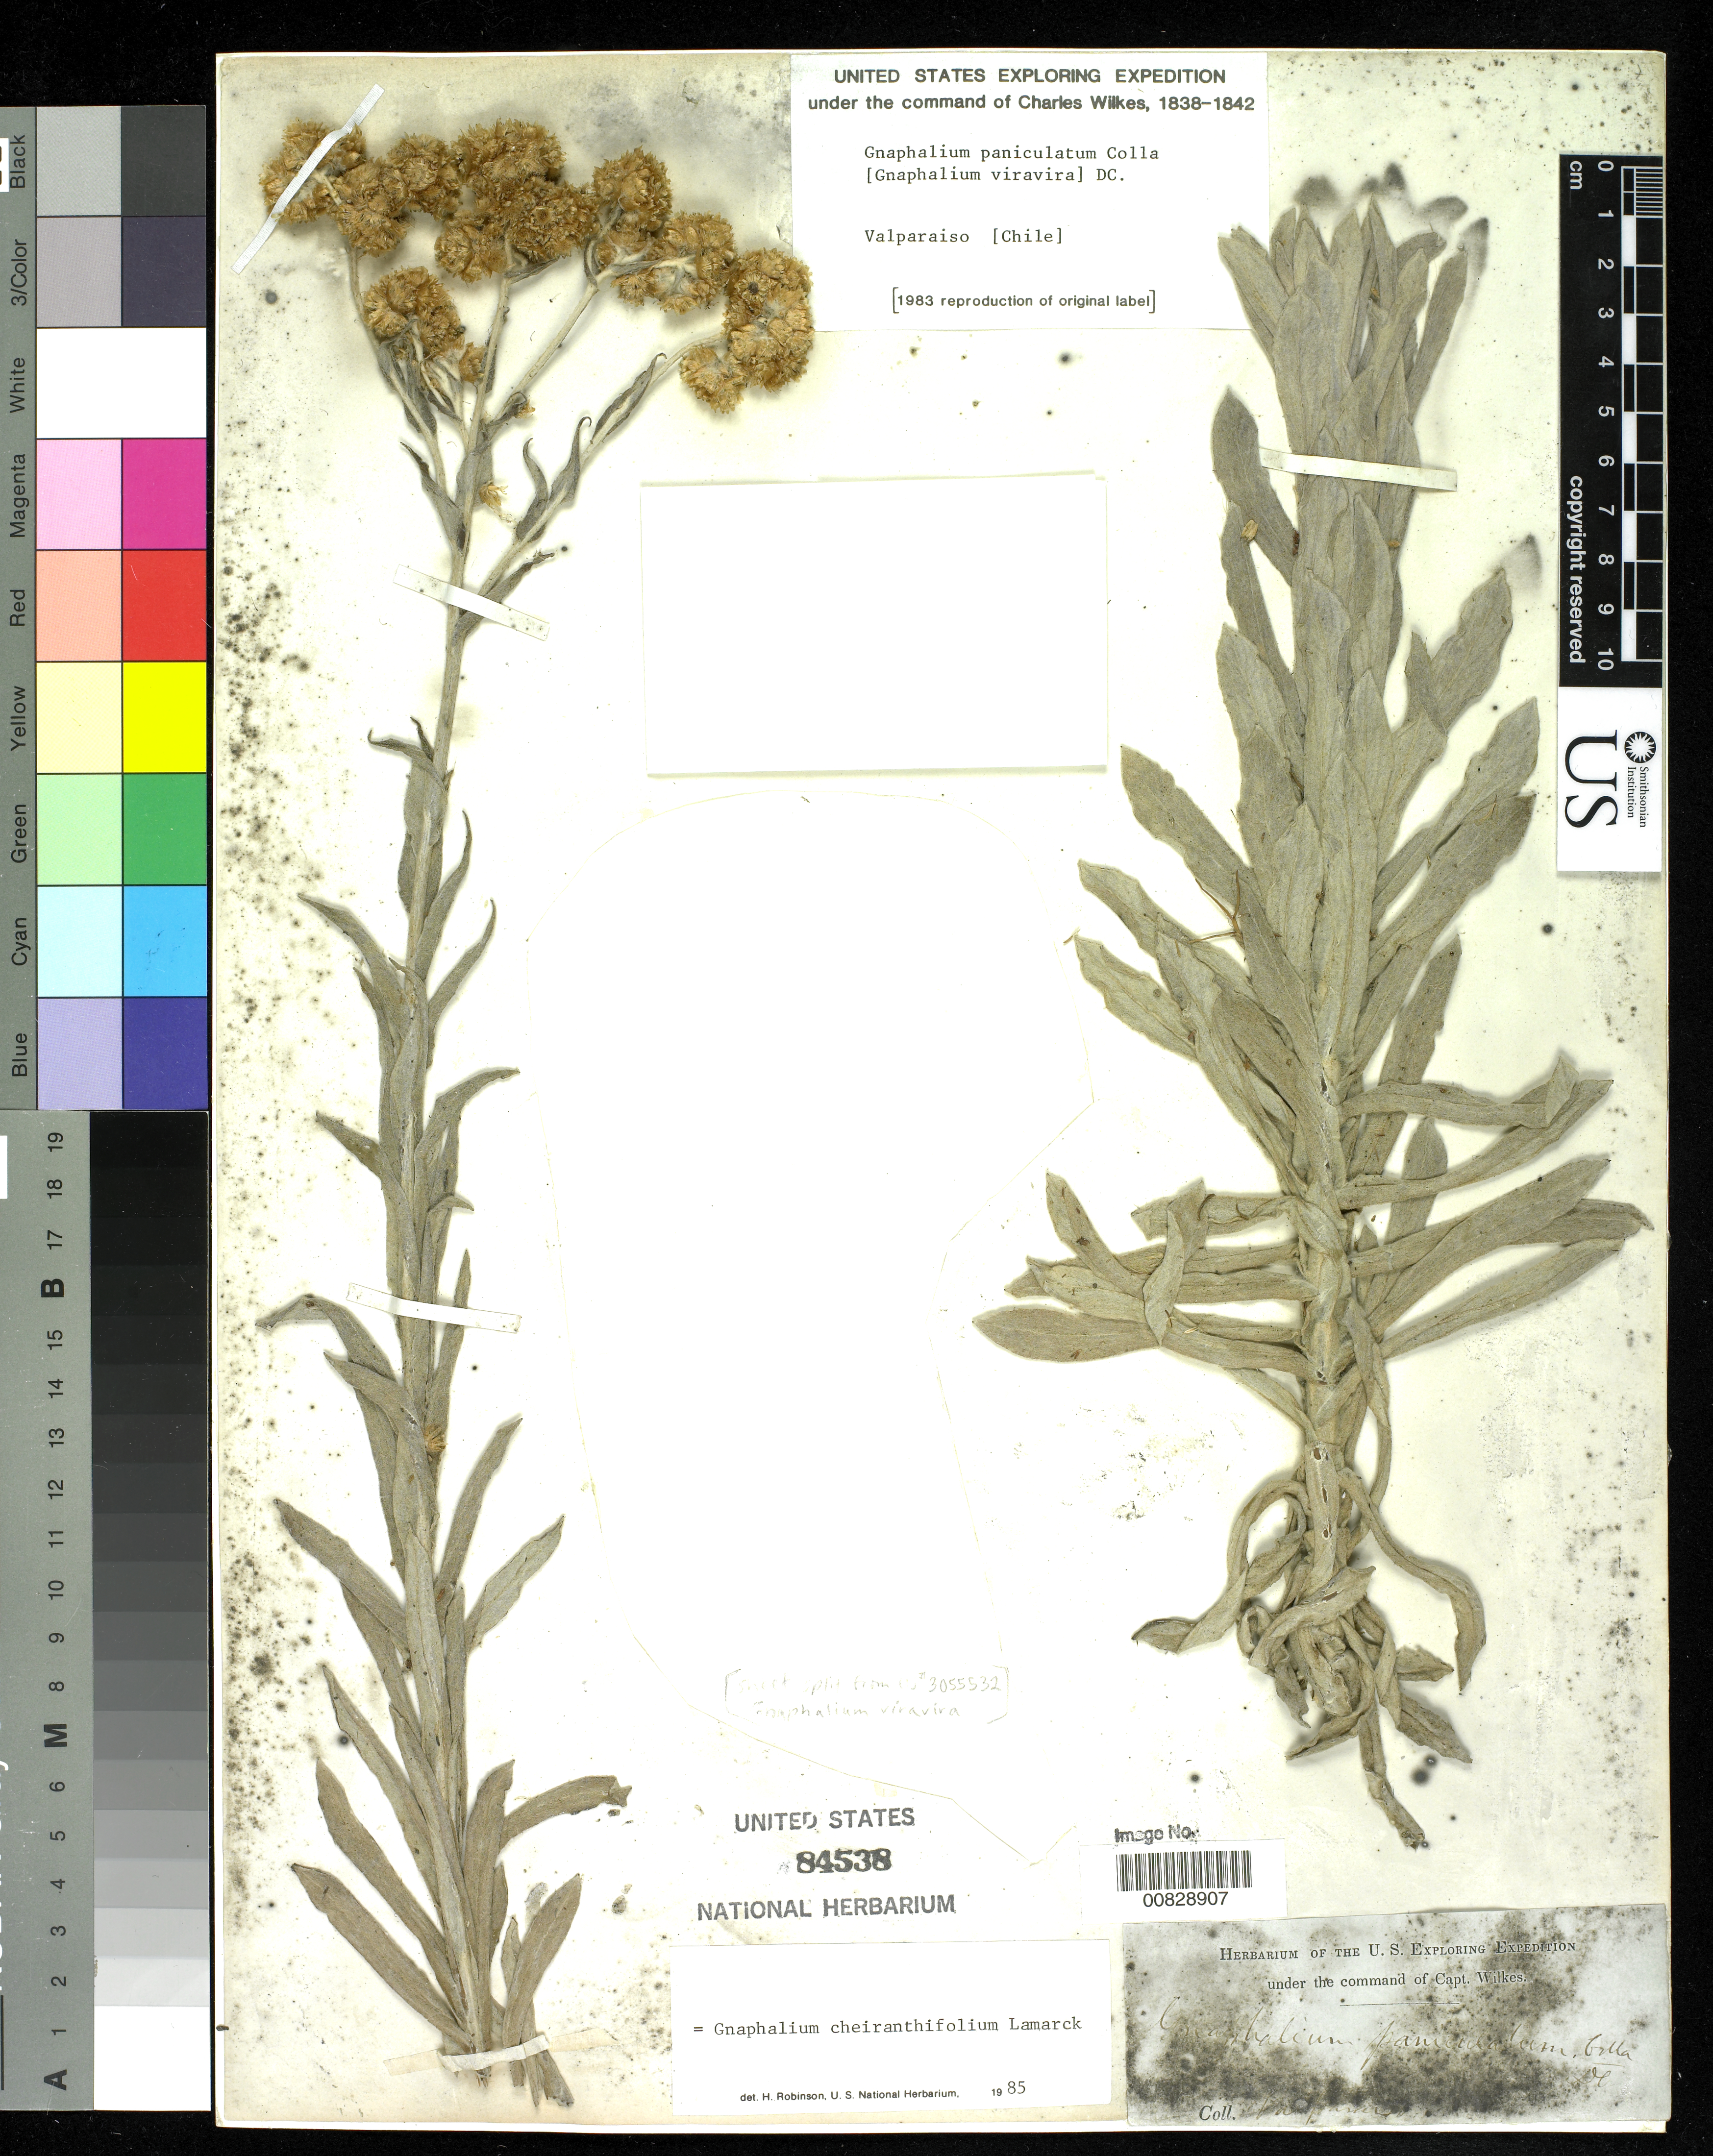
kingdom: Plantae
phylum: Tracheophyta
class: Magnoliopsida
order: Asterales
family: Asteraceae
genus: Gnaphalium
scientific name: Gnaphalium cheiranthifolium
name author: Bertero ex Lam.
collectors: Wilkes Explor. Exped.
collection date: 1838/1842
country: Chile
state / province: Valparaíso (V)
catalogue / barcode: US 84538